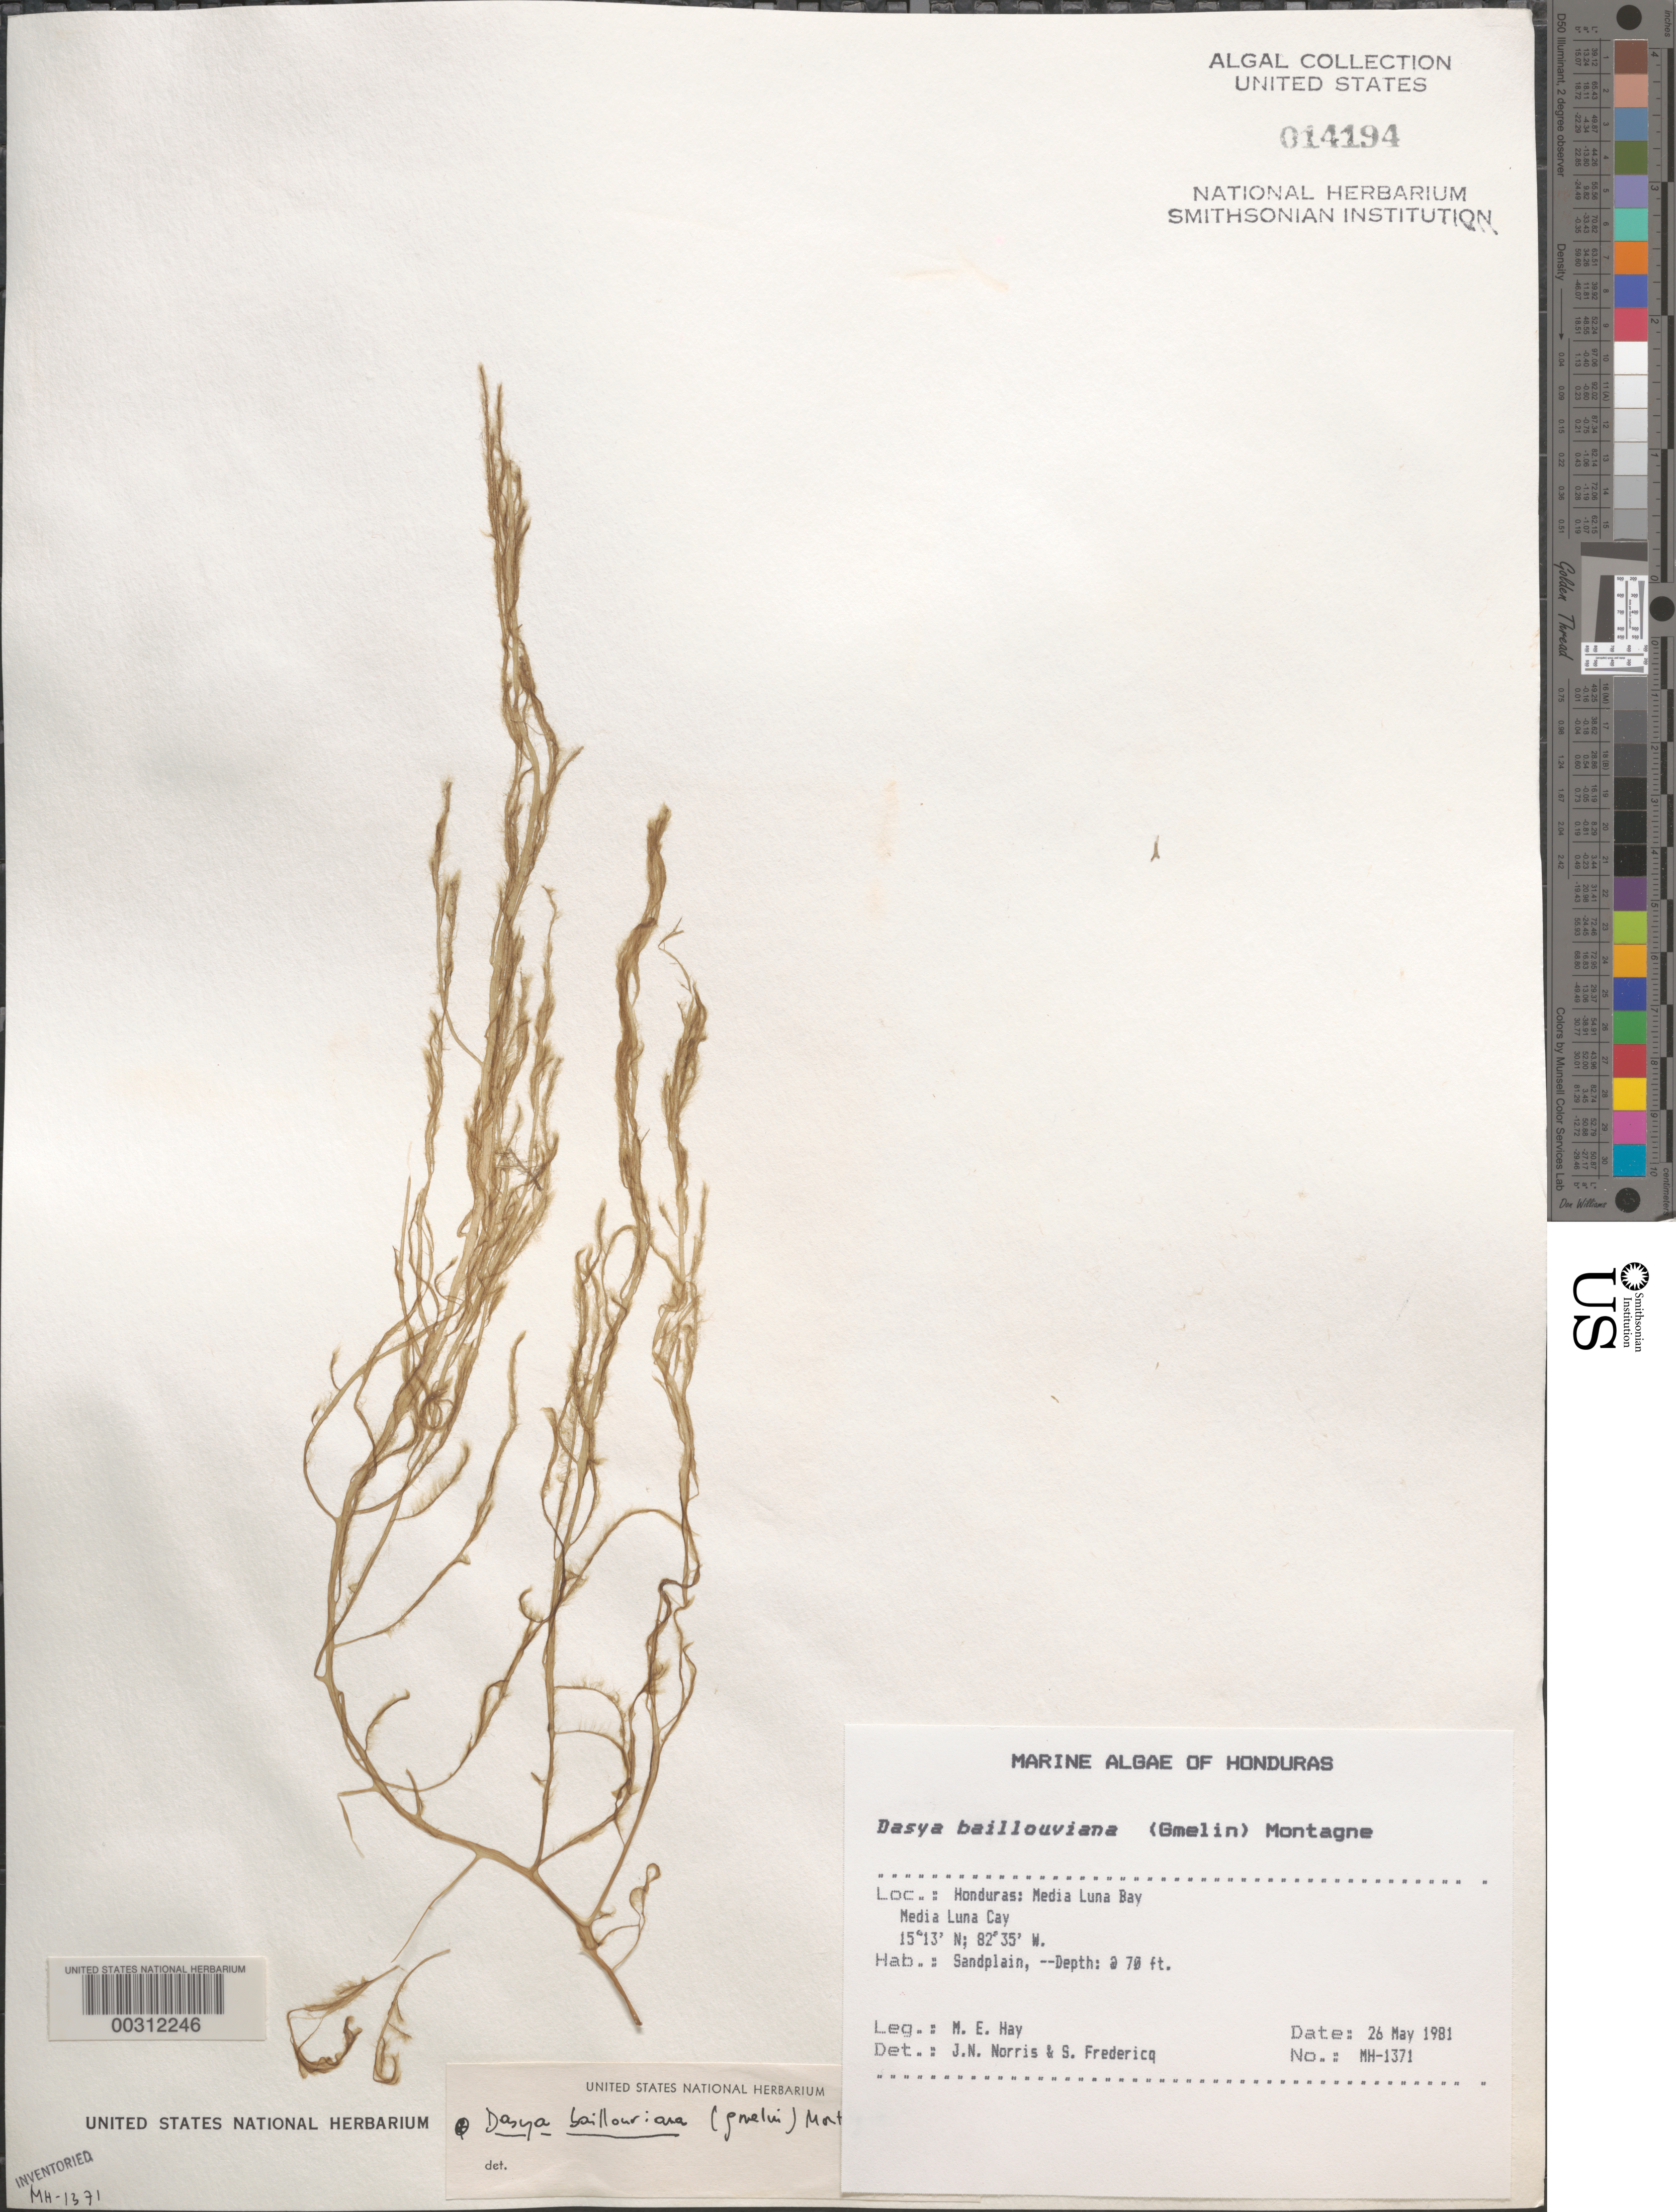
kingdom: Plantae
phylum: Rhodophyta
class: Florideophyceae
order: Ceramiales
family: Dasyaceae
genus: Dasya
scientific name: Dasya pedicellata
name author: (C. Agardh) C. Agardh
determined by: Algae name updating Project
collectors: M. E. Hay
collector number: MEH-1371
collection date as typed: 26 May 1981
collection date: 1981-05-26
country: Honduras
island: Media Luna Cay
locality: Media Luna Bay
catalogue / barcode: US 14194